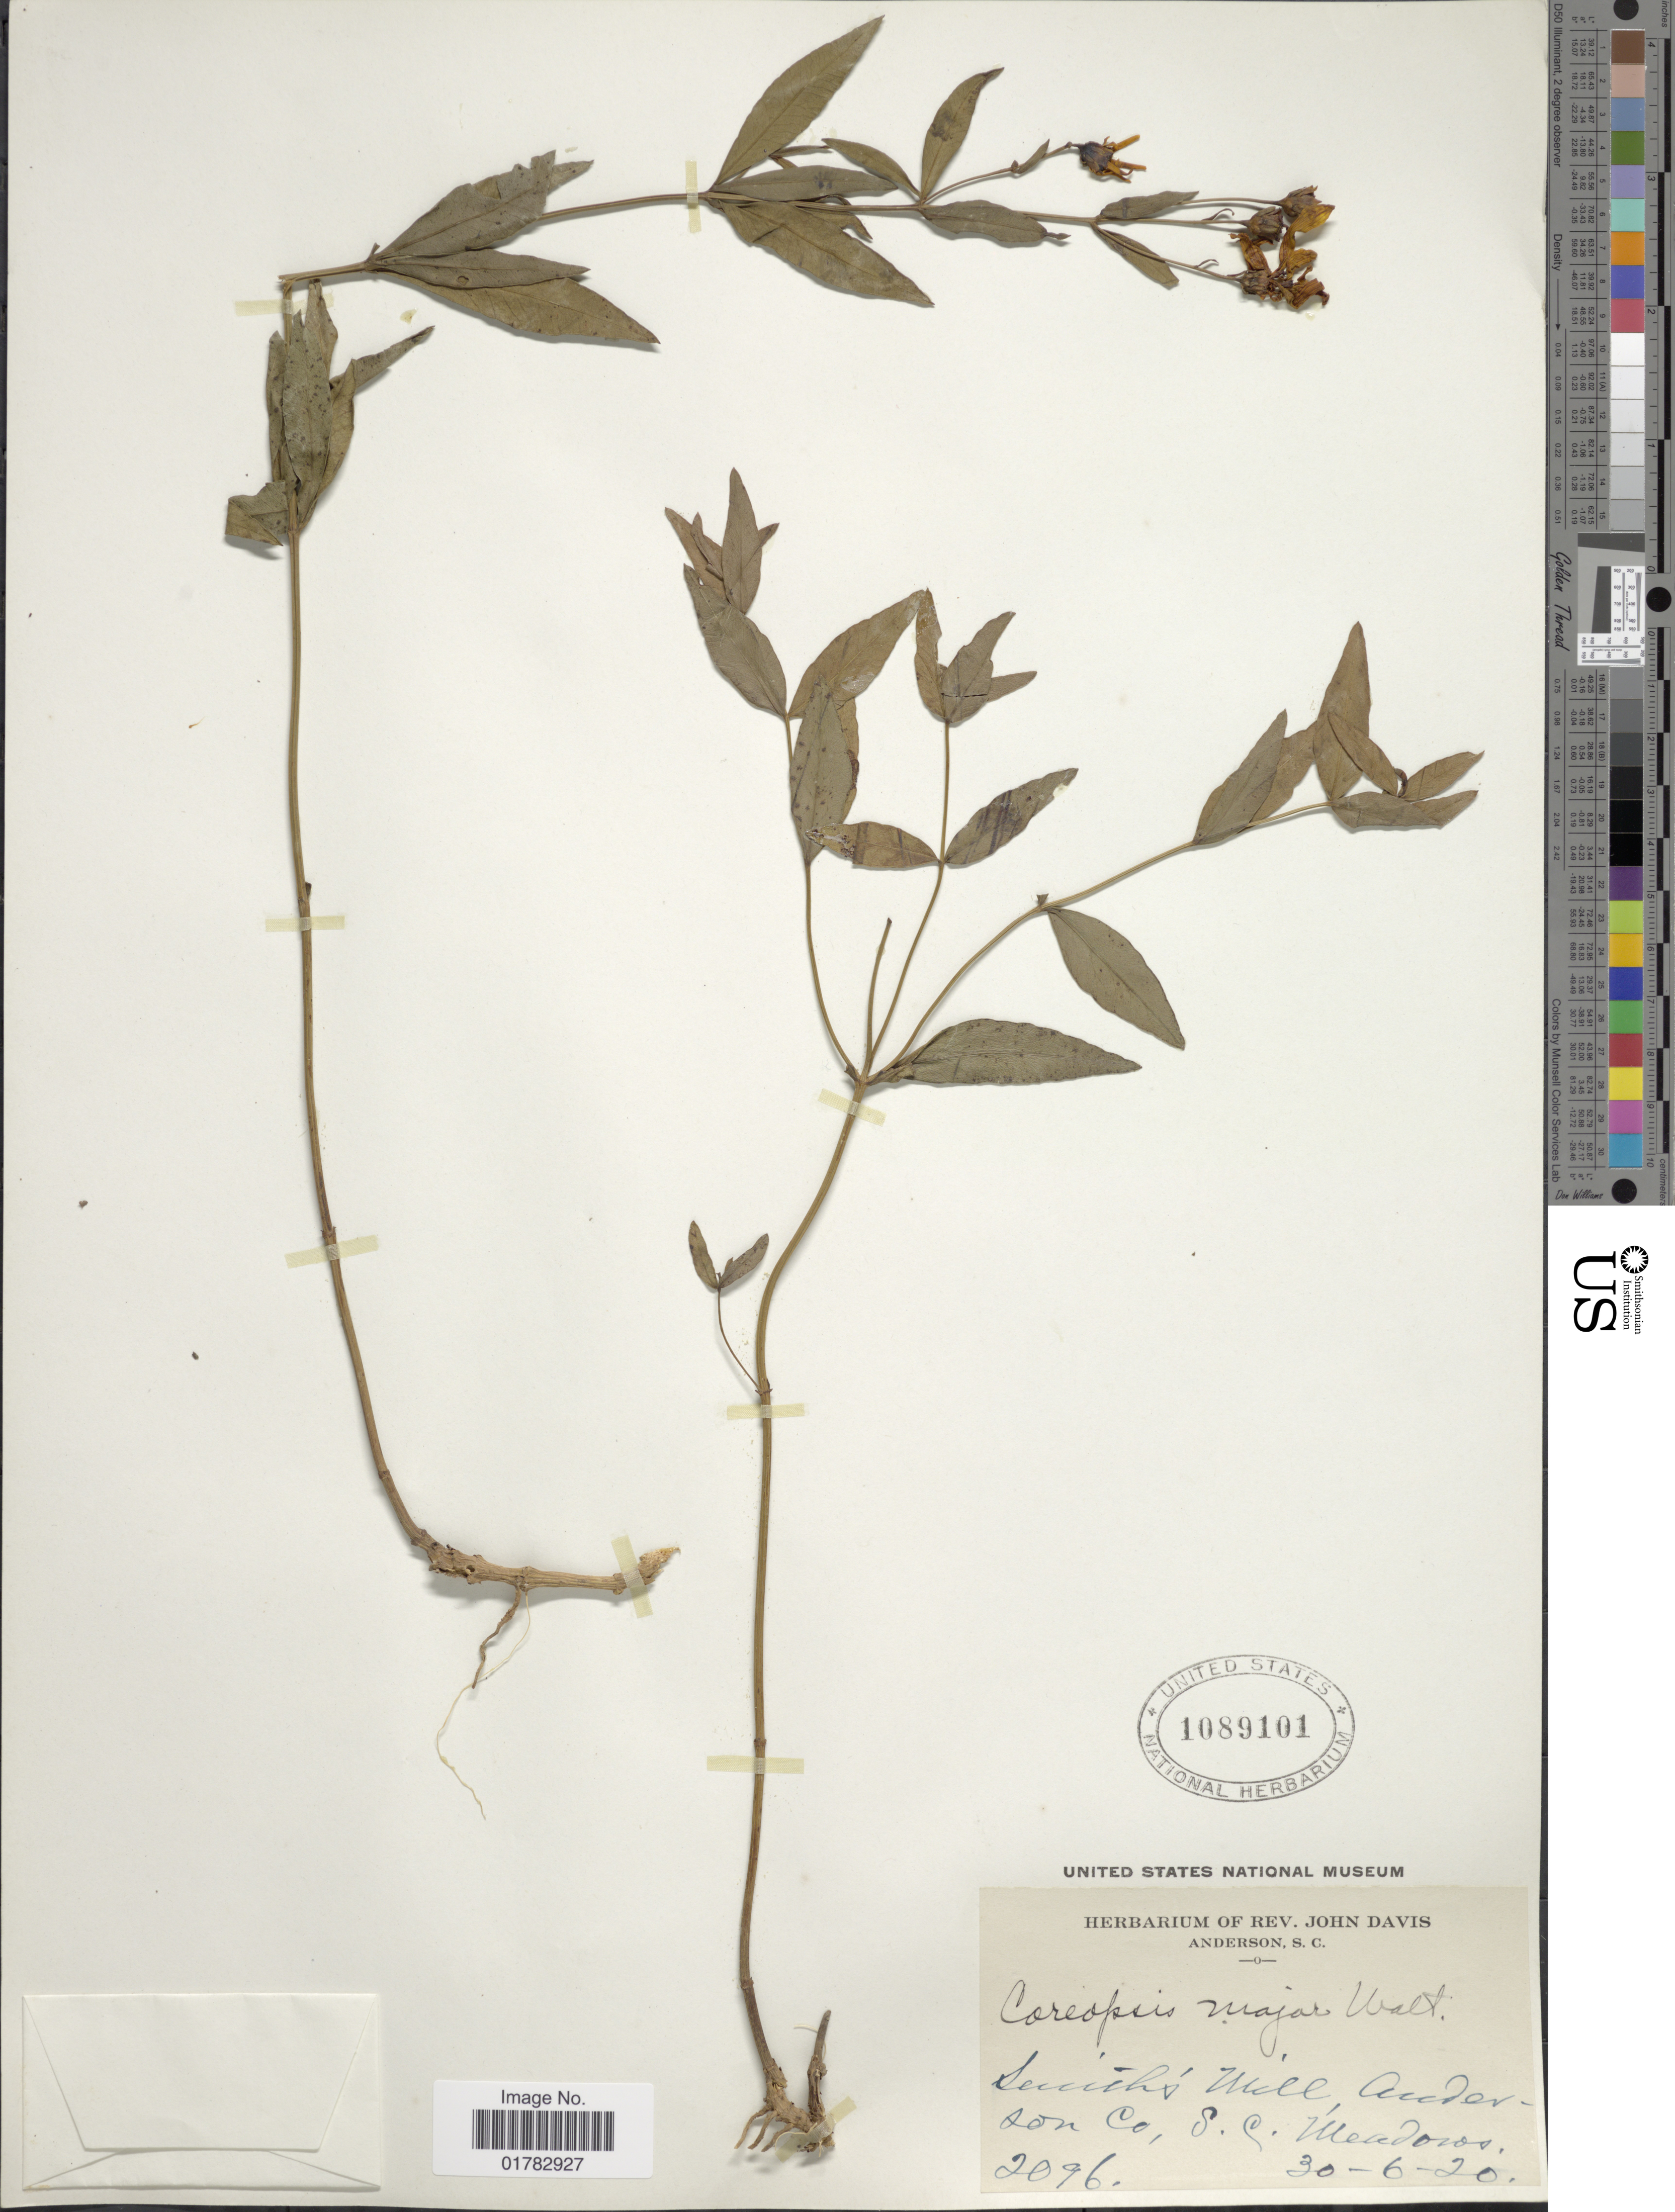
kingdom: Plantae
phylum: Tracheophyta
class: Magnoliopsida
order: Asterales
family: Asteraceae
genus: Coreopsis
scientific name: Coreopsis major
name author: Walter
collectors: ex herb. Rev. John Davis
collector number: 2096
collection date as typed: Transcribed d/m/y: 30/6/20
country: United States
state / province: South Carolina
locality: Sanches Hill, Anderson Co., meadows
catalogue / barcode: US 1089101